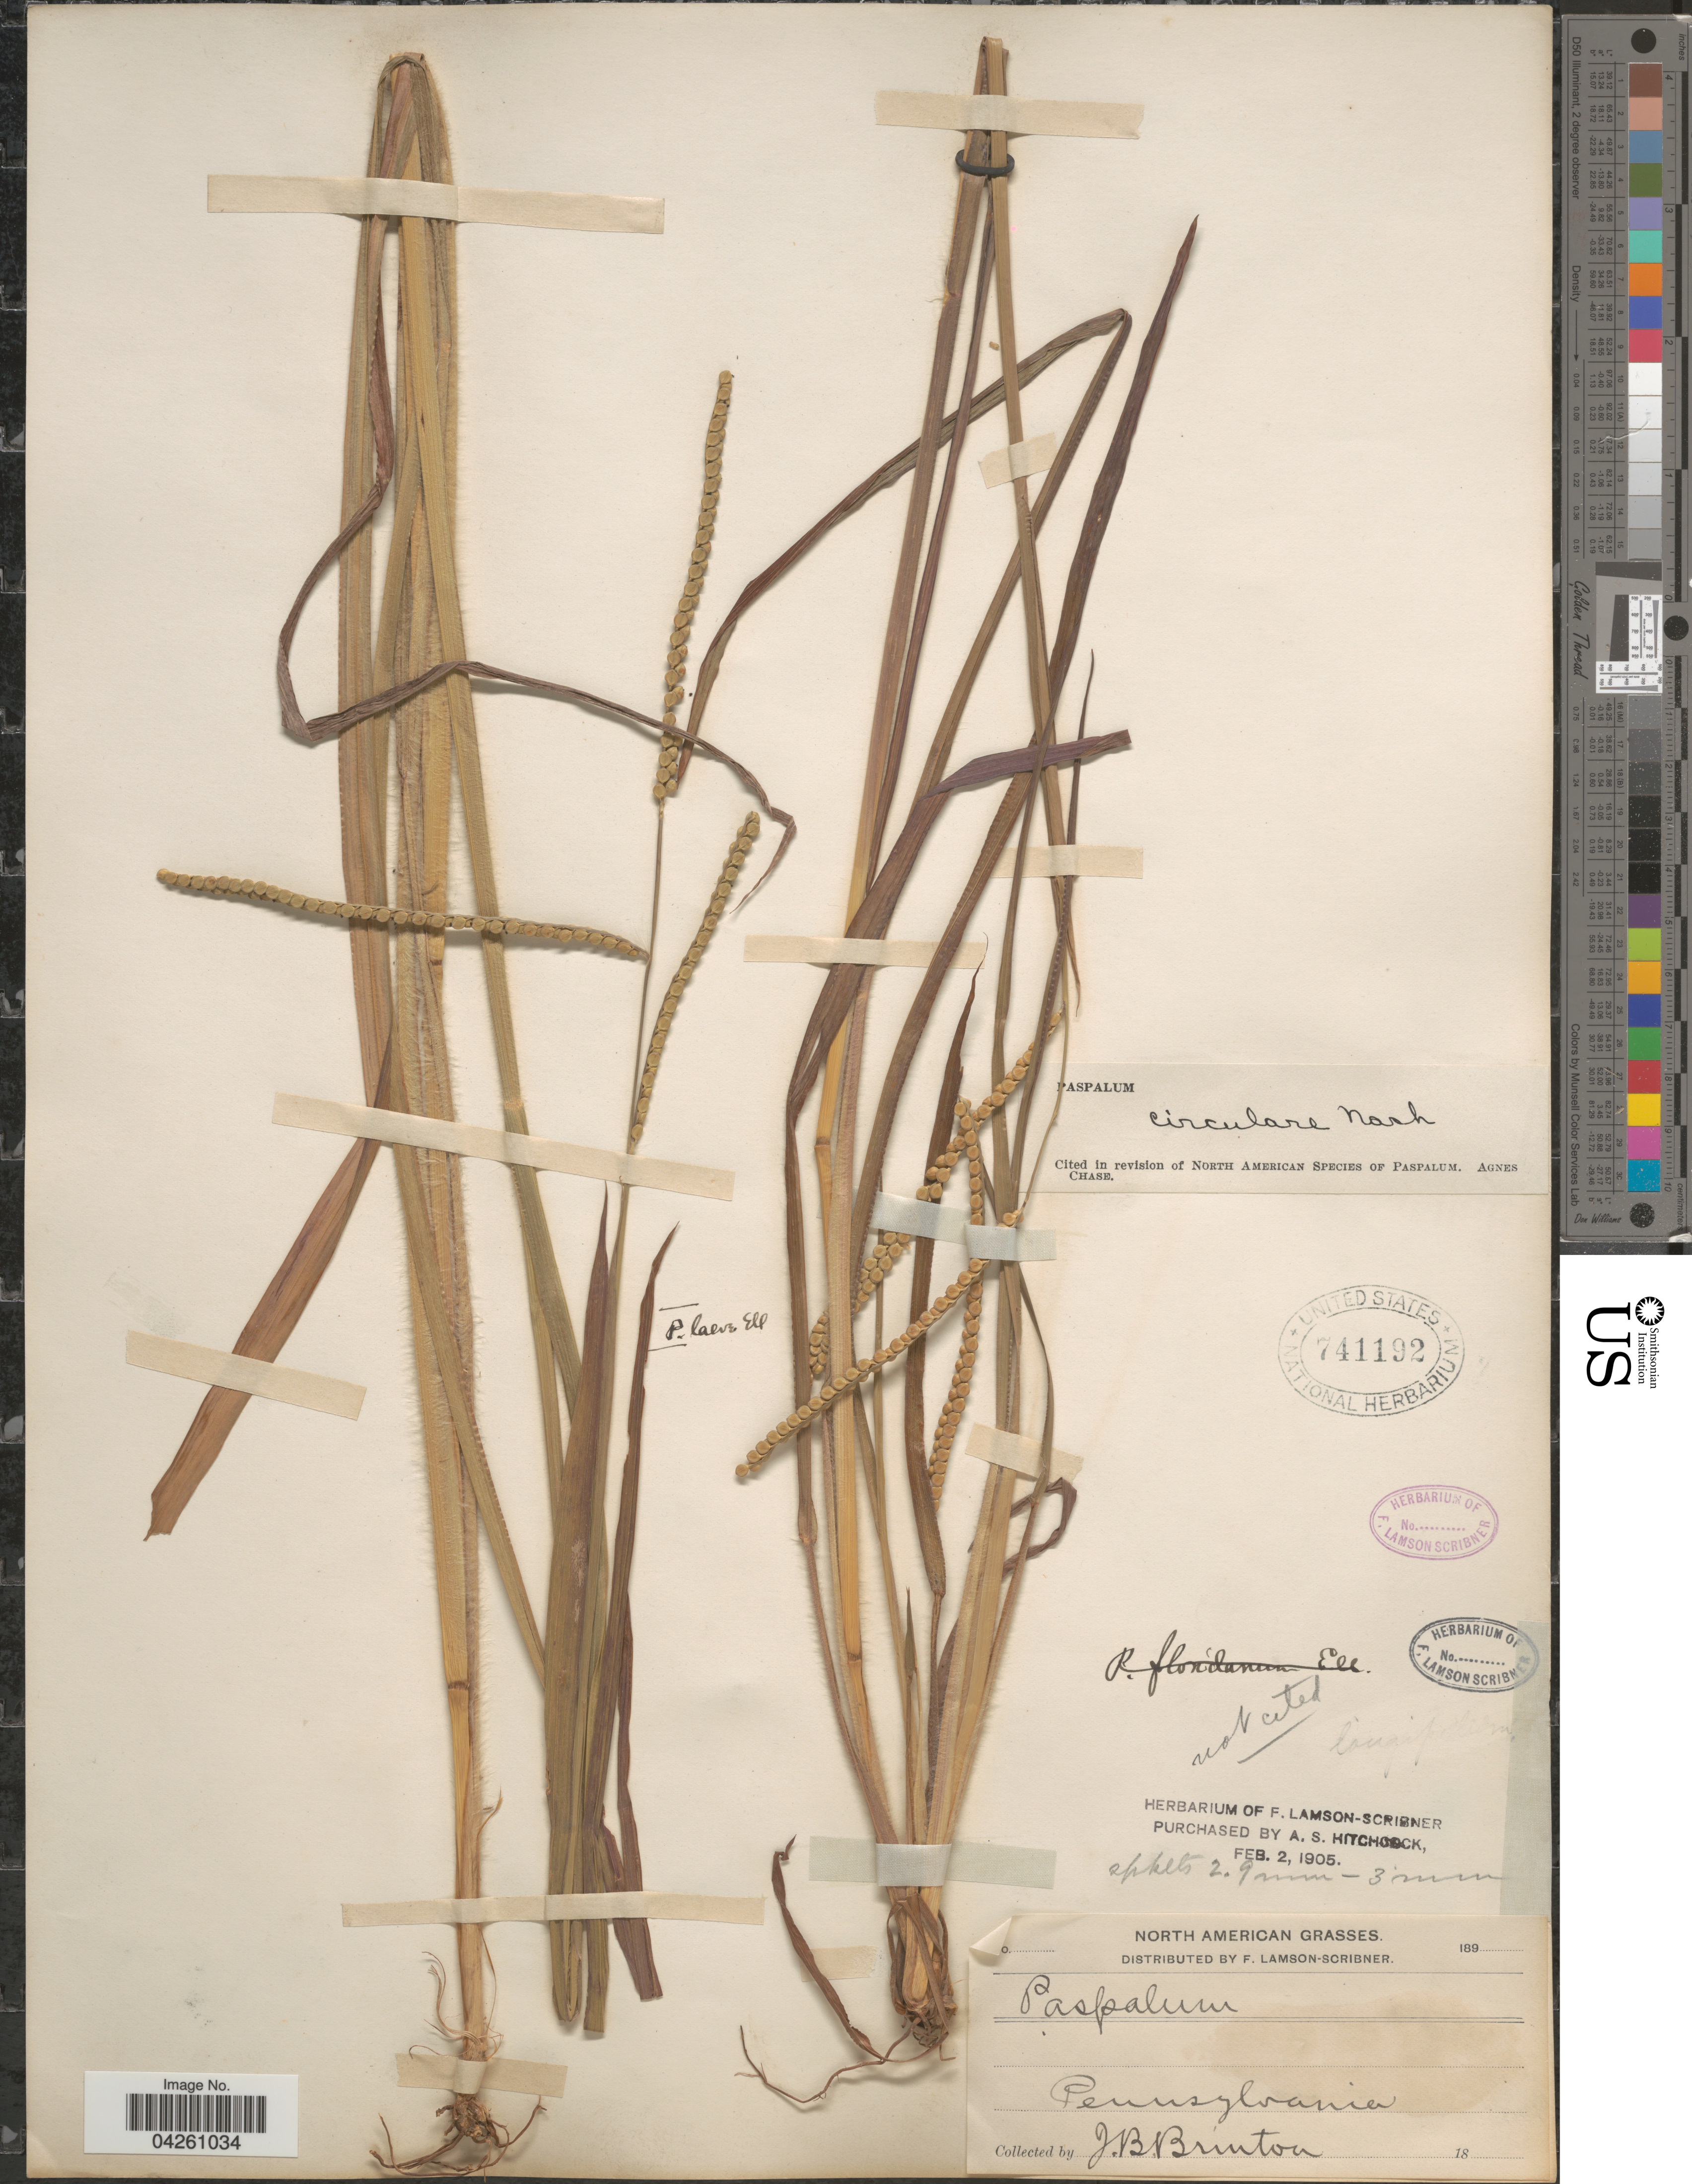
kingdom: Plantae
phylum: Tracheophyta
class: Liliopsida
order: Poales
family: Poaceae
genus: Paspalum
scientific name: Paspalum circulare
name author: Nash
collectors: J. Brinton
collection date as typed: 18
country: United States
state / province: Pennsylvania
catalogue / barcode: US 741192